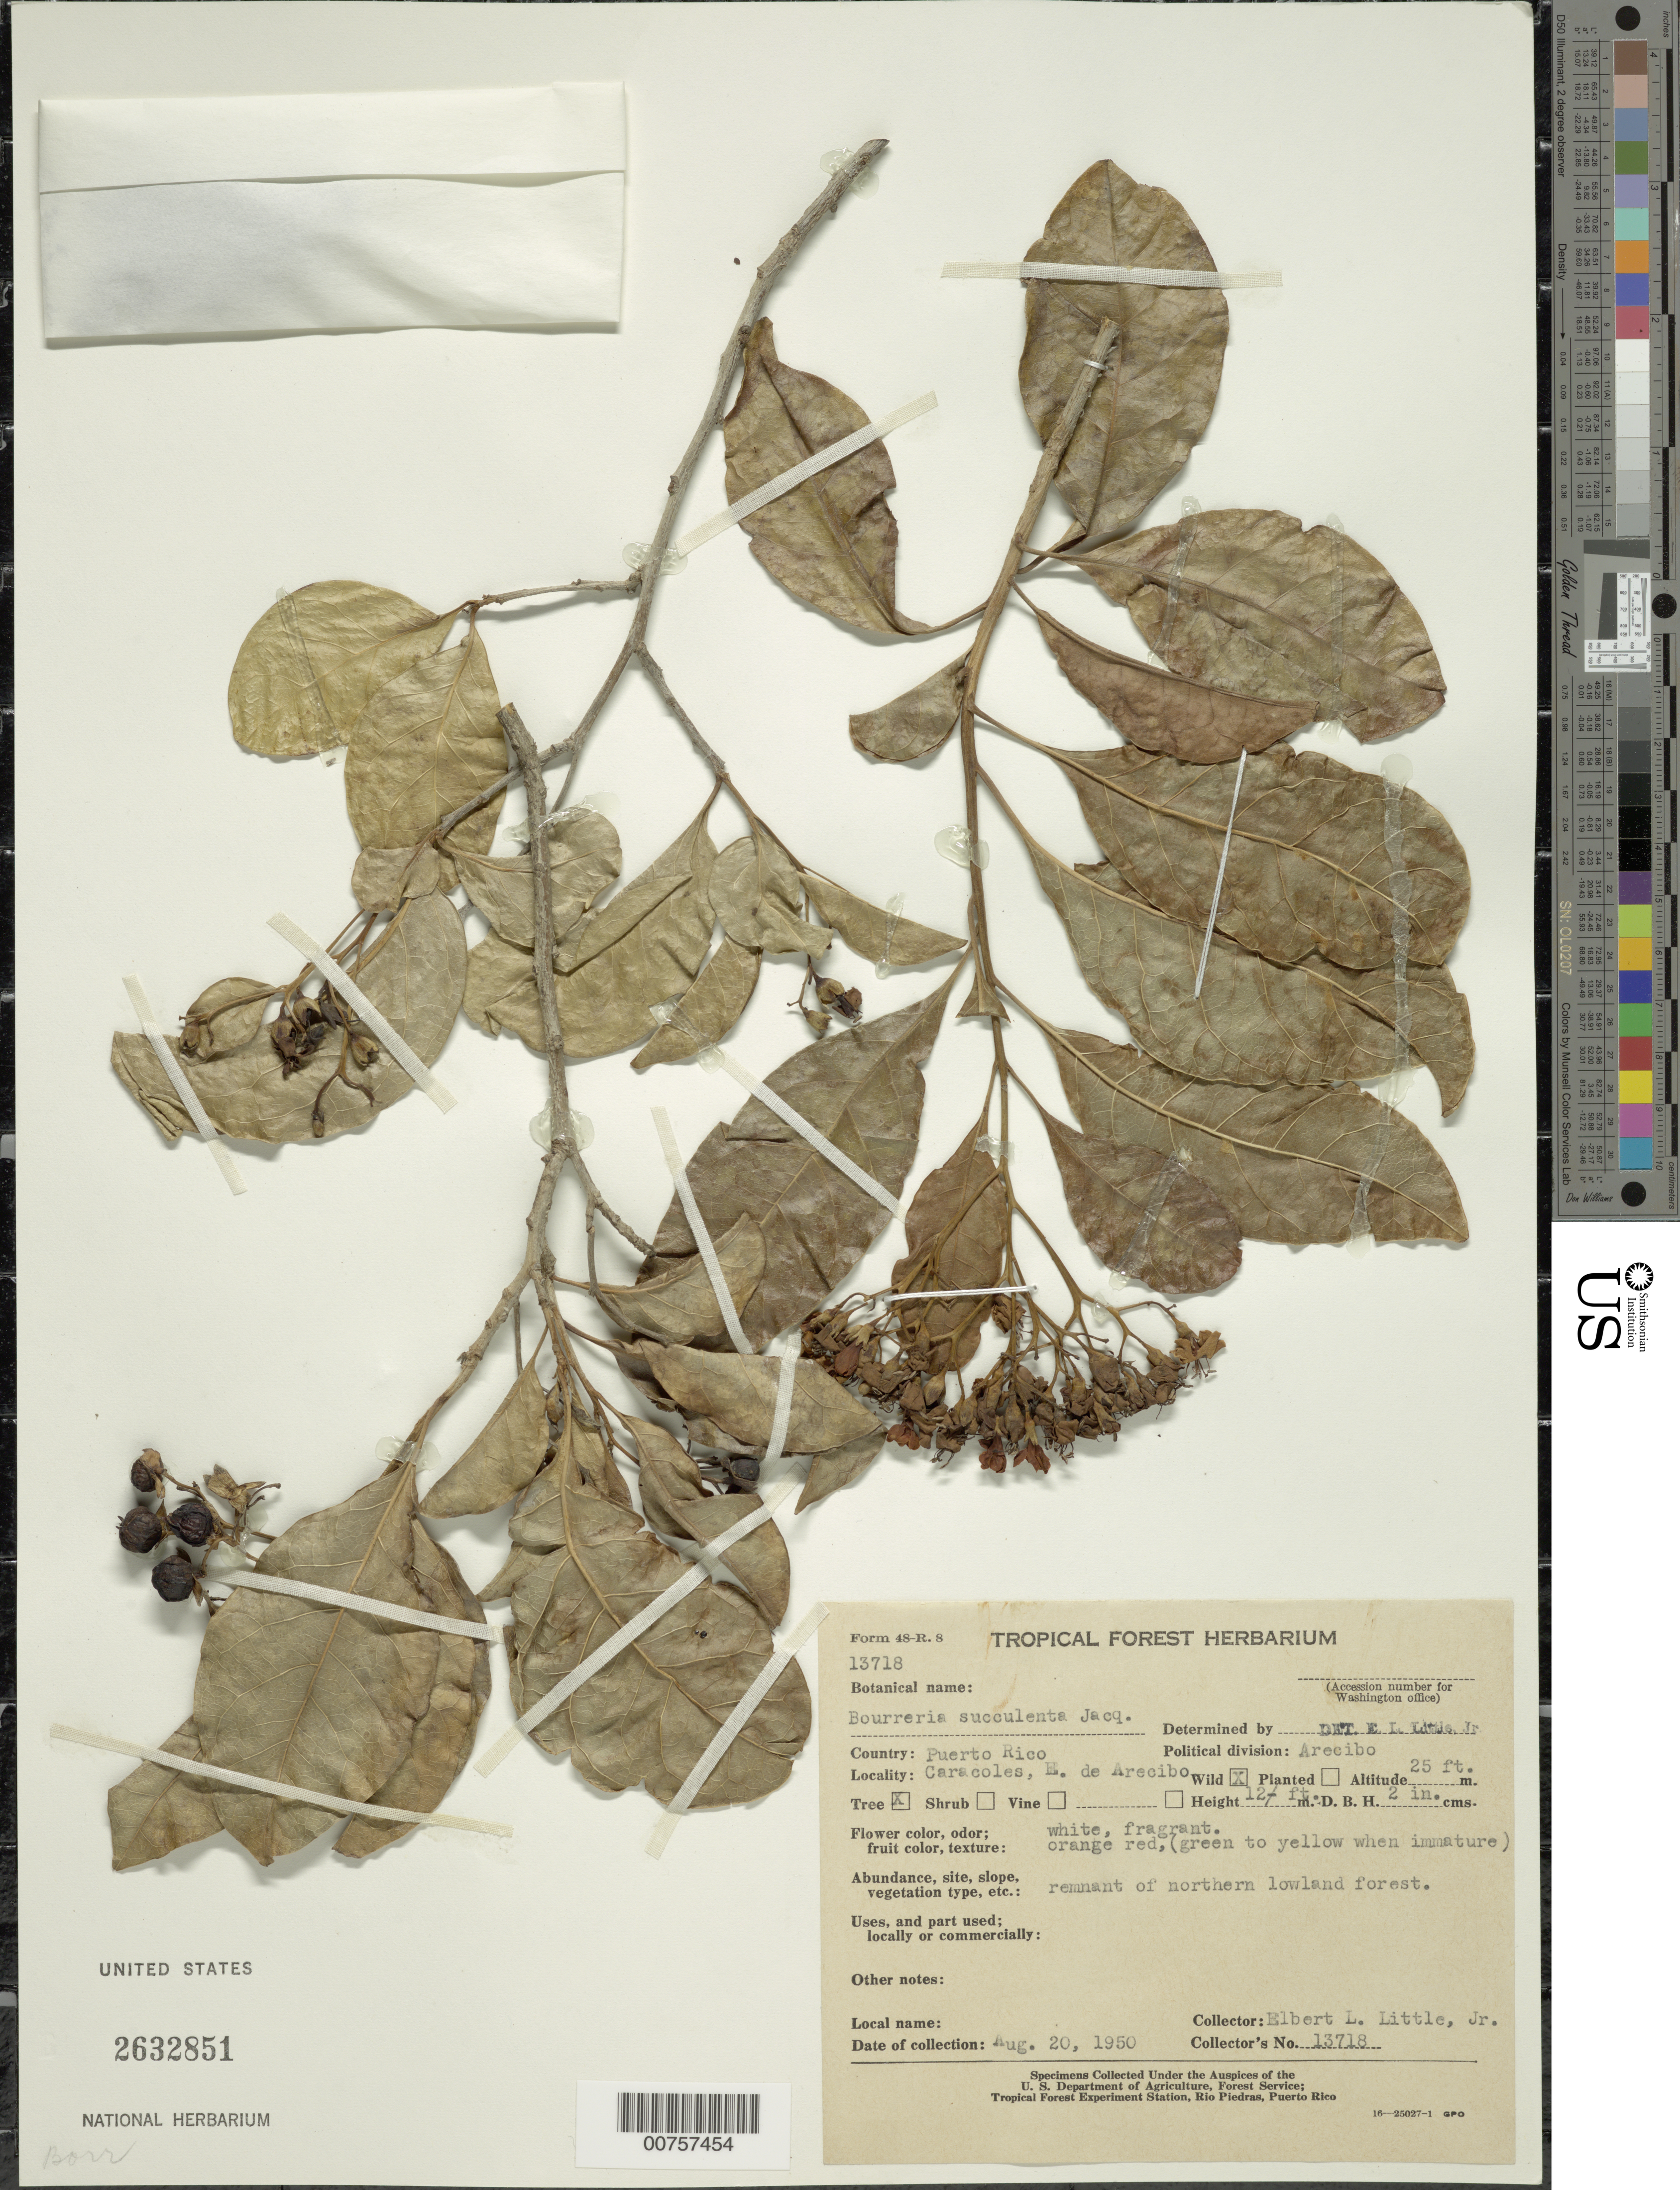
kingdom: Plantae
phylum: Tracheophyta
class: Magnoliopsida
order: Boraginales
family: Ehretiaceae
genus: Bourreria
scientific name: Bourreria succulenta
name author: Jacq.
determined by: Little, Elbert L., Jr., (FSSR), United States Department of Agriculture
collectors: E. L. Little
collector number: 13718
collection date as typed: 20 Aug 1950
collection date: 1950-08-20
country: Puerto Rico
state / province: Arecibo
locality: Arecibo. Caracoles, E de Arecibo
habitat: Remnant of northern lowland forest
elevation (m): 8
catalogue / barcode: US 2632851